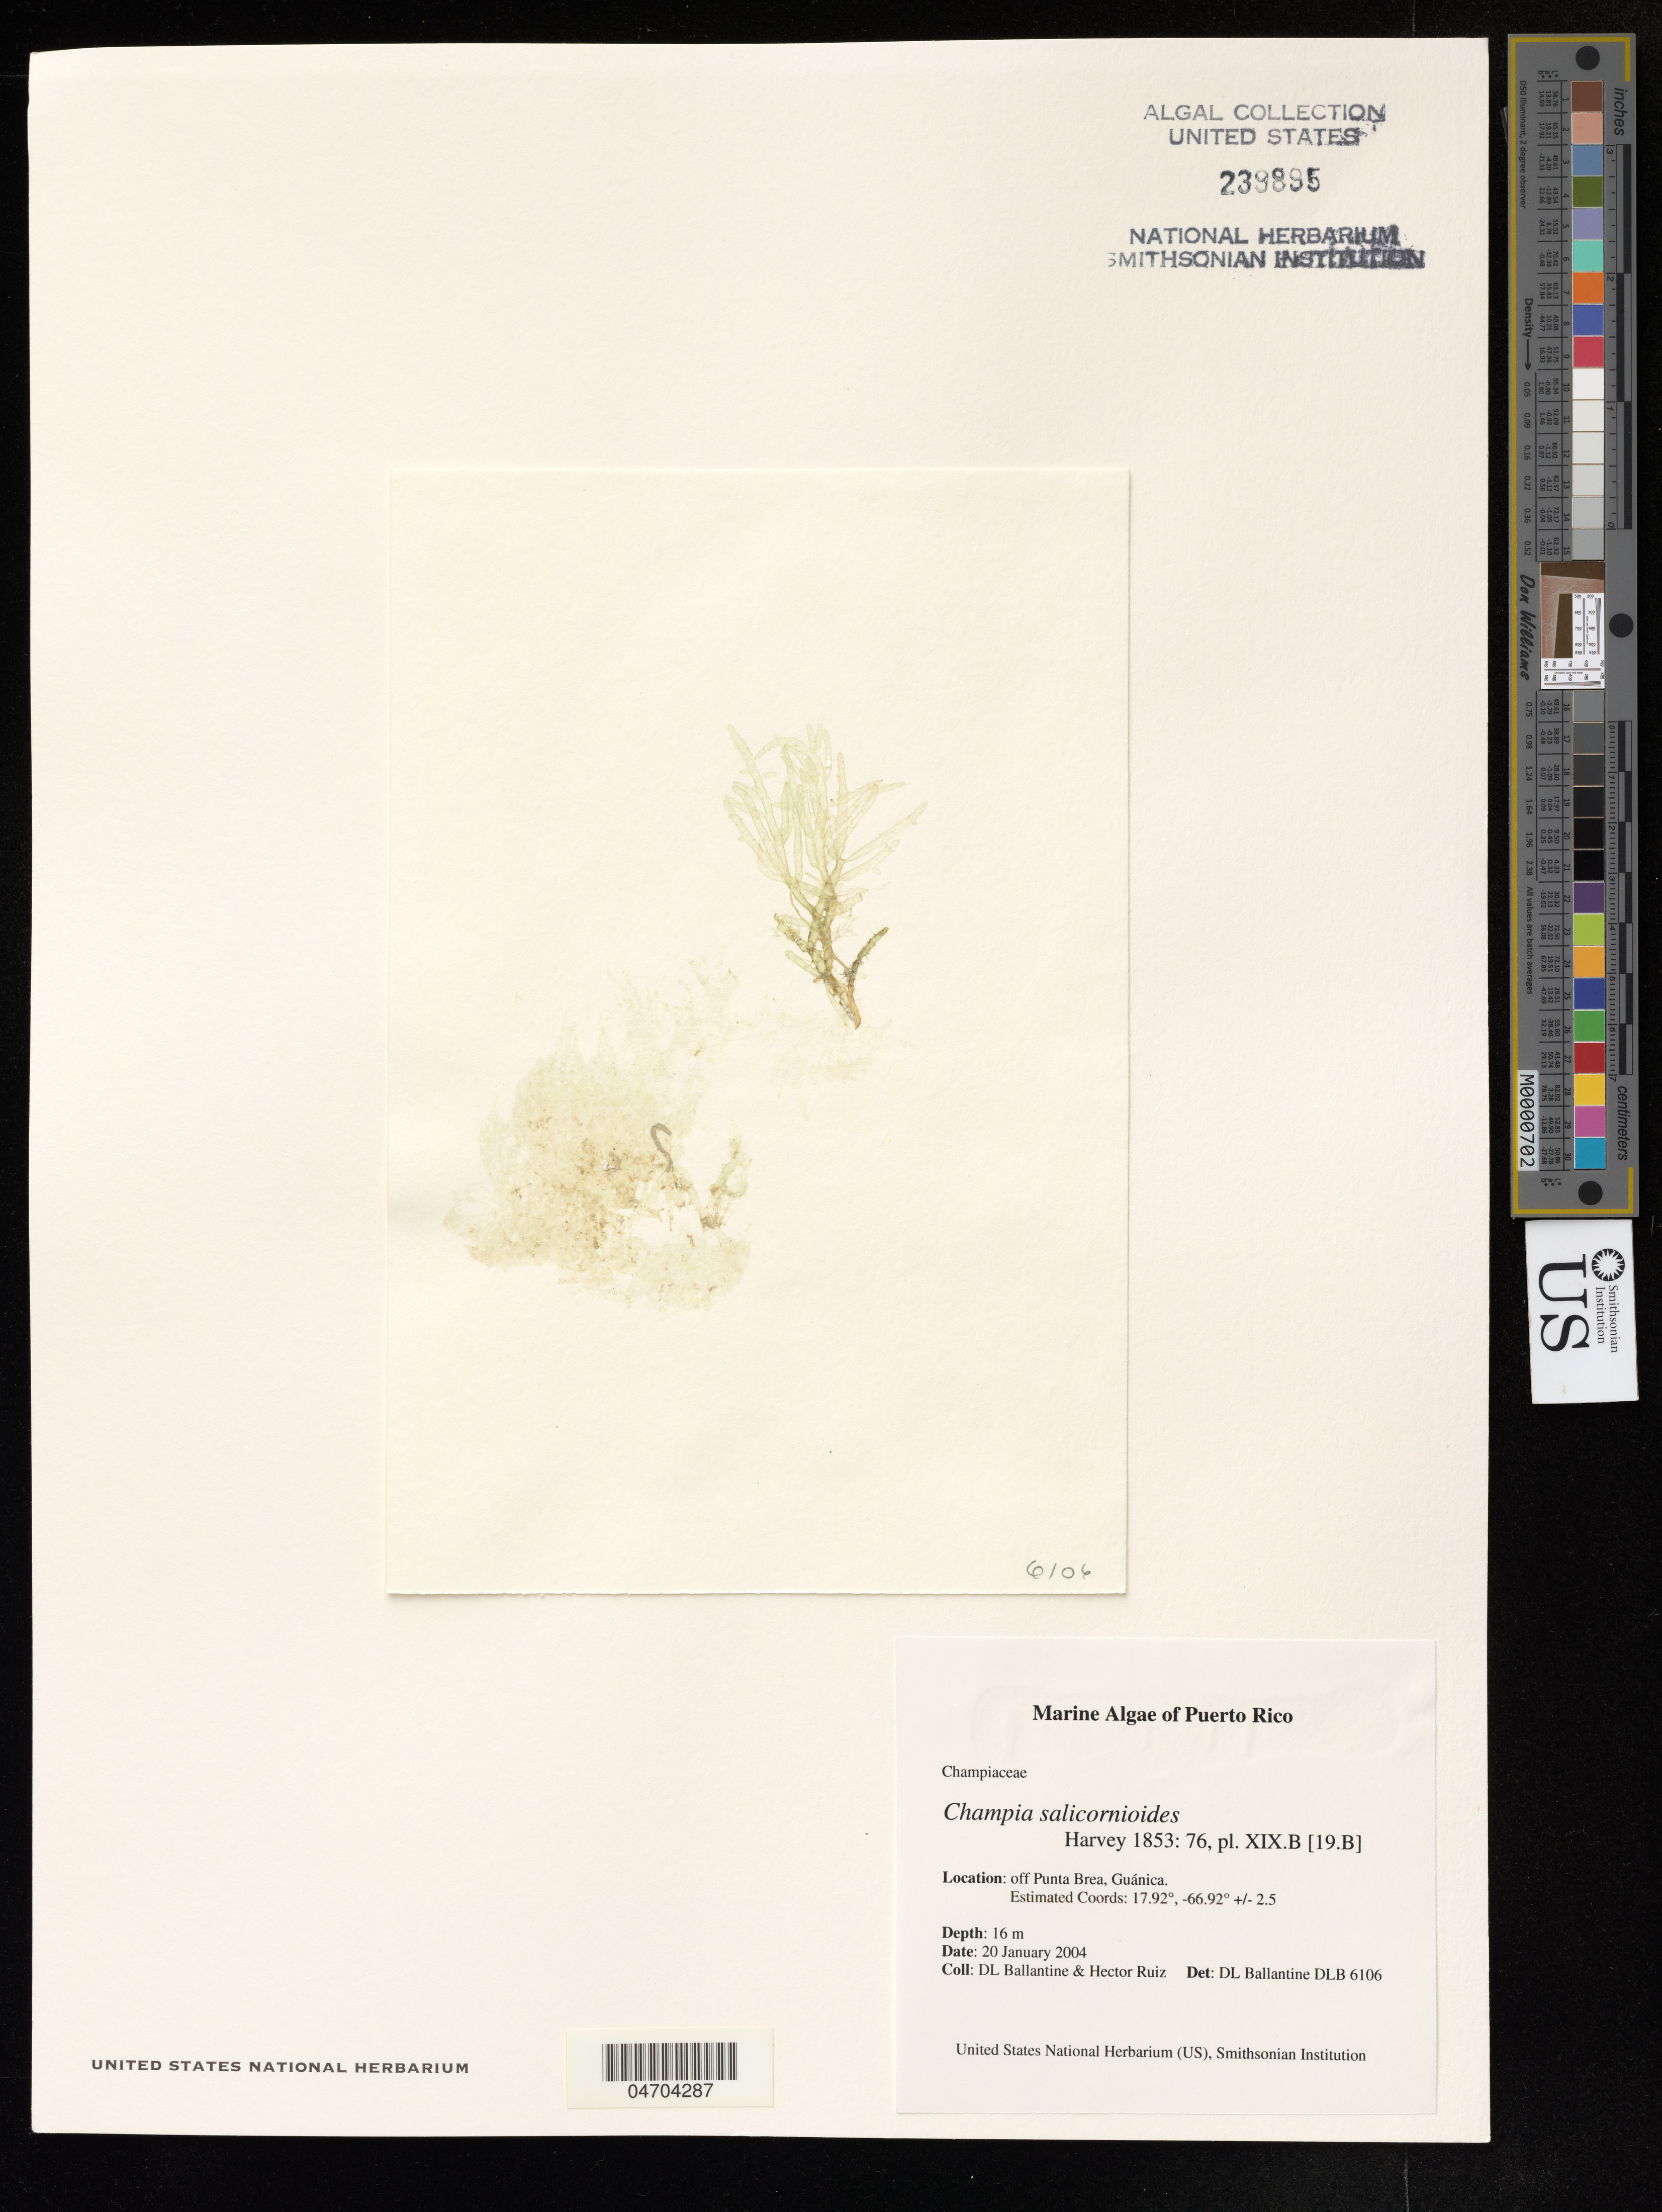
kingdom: Plantae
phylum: Rhodophyta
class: Florideophyceae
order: Rhodymeniales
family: Champiaceae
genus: Champia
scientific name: Champia salicornioides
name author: Harv.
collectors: D. Ballantine & H. Ruiz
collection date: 2004-01-20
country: Puerto Rico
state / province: Guánica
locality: Off Punta Brea.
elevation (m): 16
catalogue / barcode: US 239895